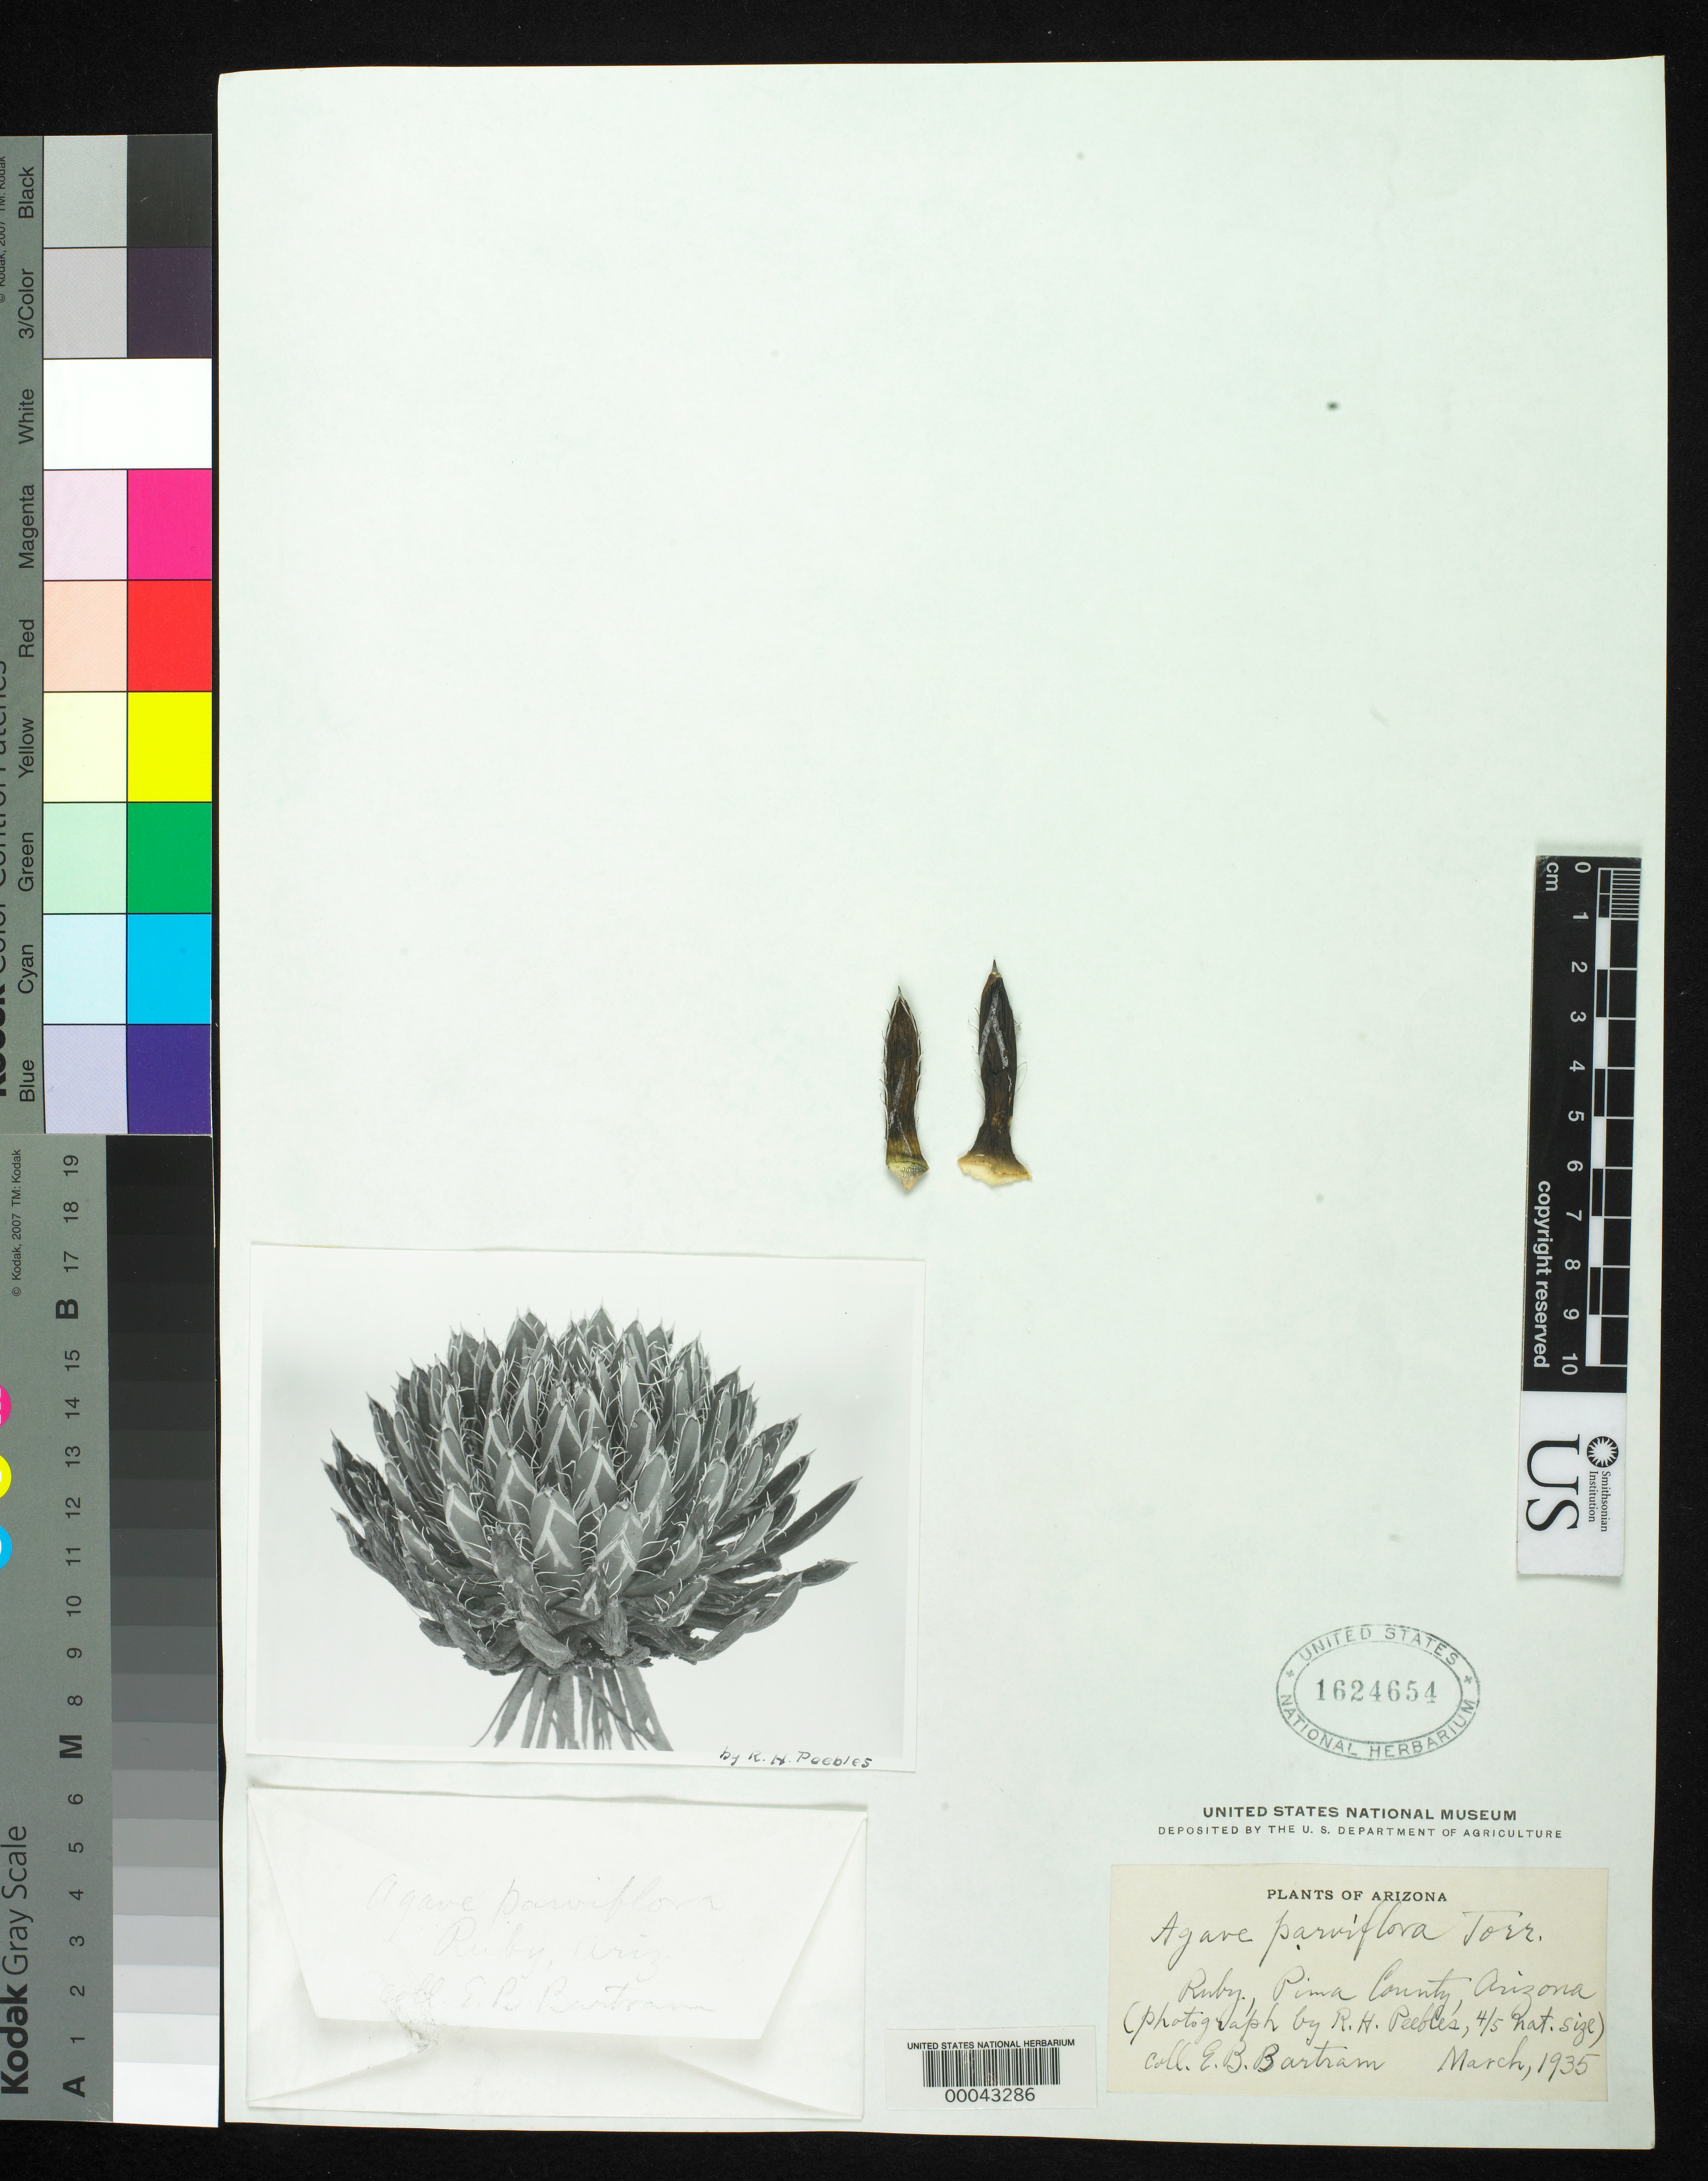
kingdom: Plantae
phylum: Tracheophyta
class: Liliopsida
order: Asparagales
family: Asparagaceae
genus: Agave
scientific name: Agave parviflora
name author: Torr. in Emory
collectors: E. B. Bartram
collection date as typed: Mar 1935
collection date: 1935-03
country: United States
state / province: Arizona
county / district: Pima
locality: Ruby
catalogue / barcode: US 1624654